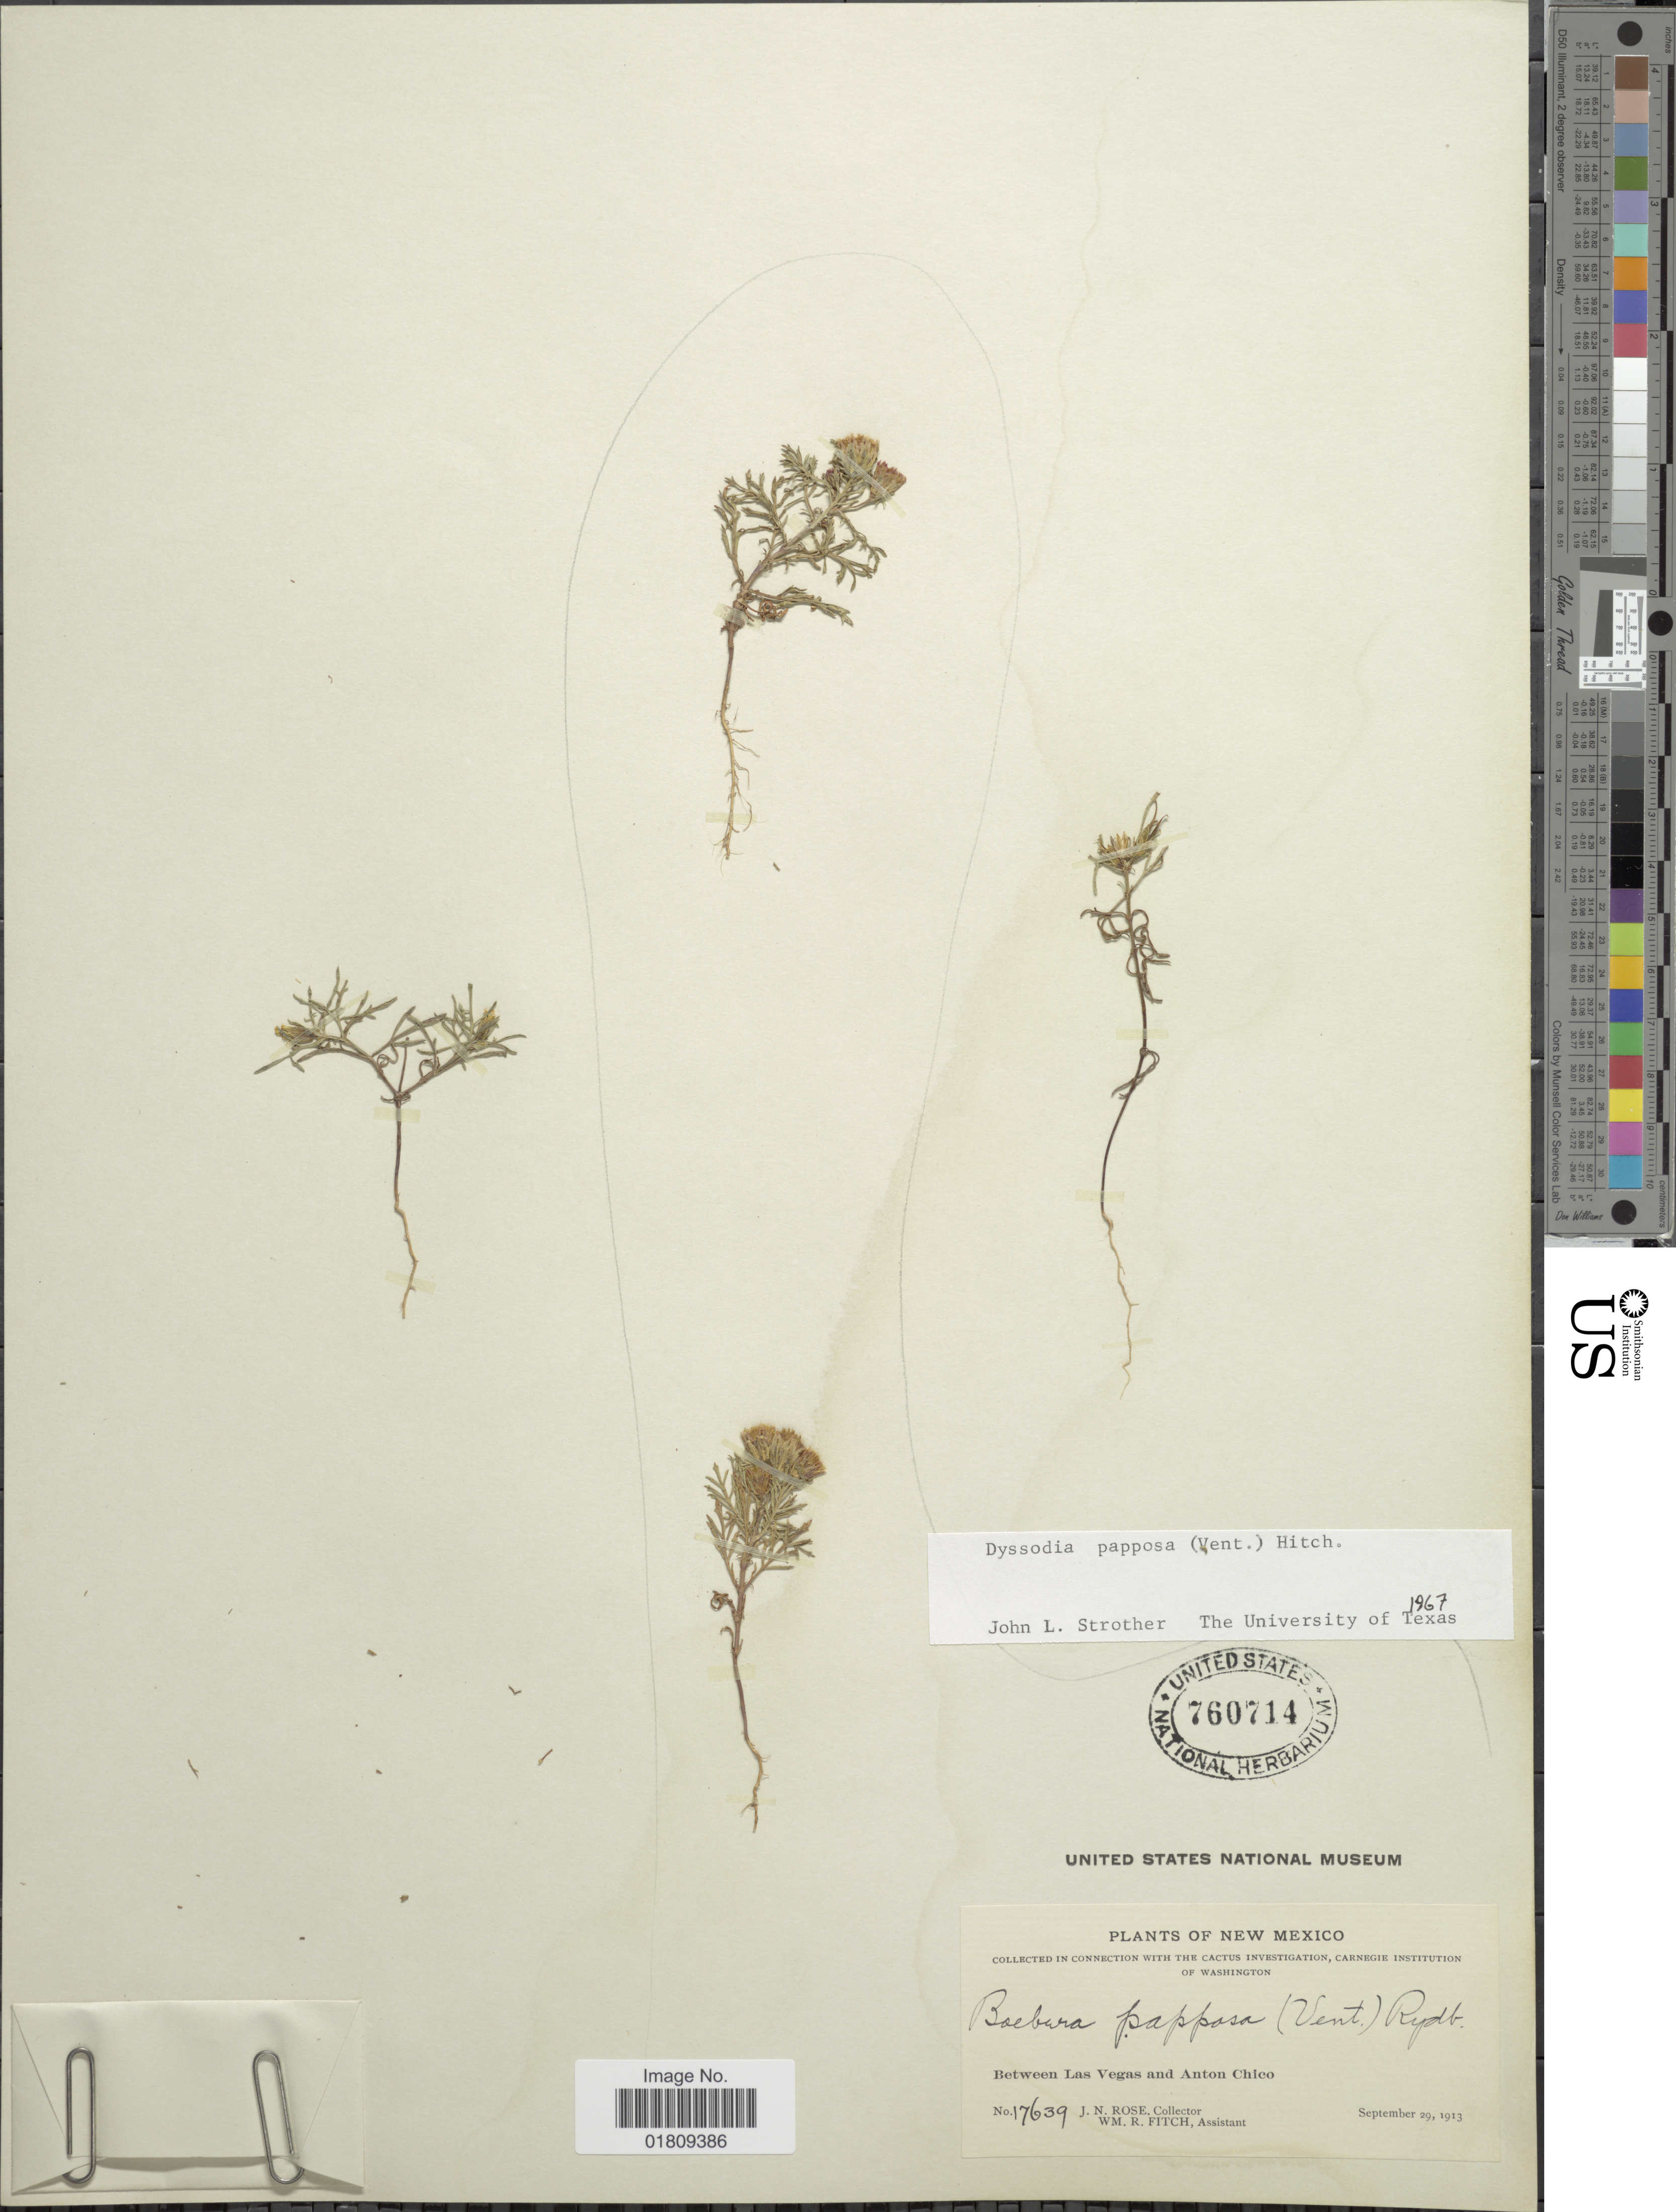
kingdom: Plantae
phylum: Tracheophyta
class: Magnoliopsida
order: Asterales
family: Asteraceae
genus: Dyssodia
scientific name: Dyssodia papposa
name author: (Vent.) Hitchc.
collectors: J. N. Rose & W. R. Fitch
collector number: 17639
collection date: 1913-09-29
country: United States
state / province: New Mexico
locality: Connection with the Cactus Investigation, Carnegie Institution of Washington, between Las Vegad and Anton Chico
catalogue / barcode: US 760714